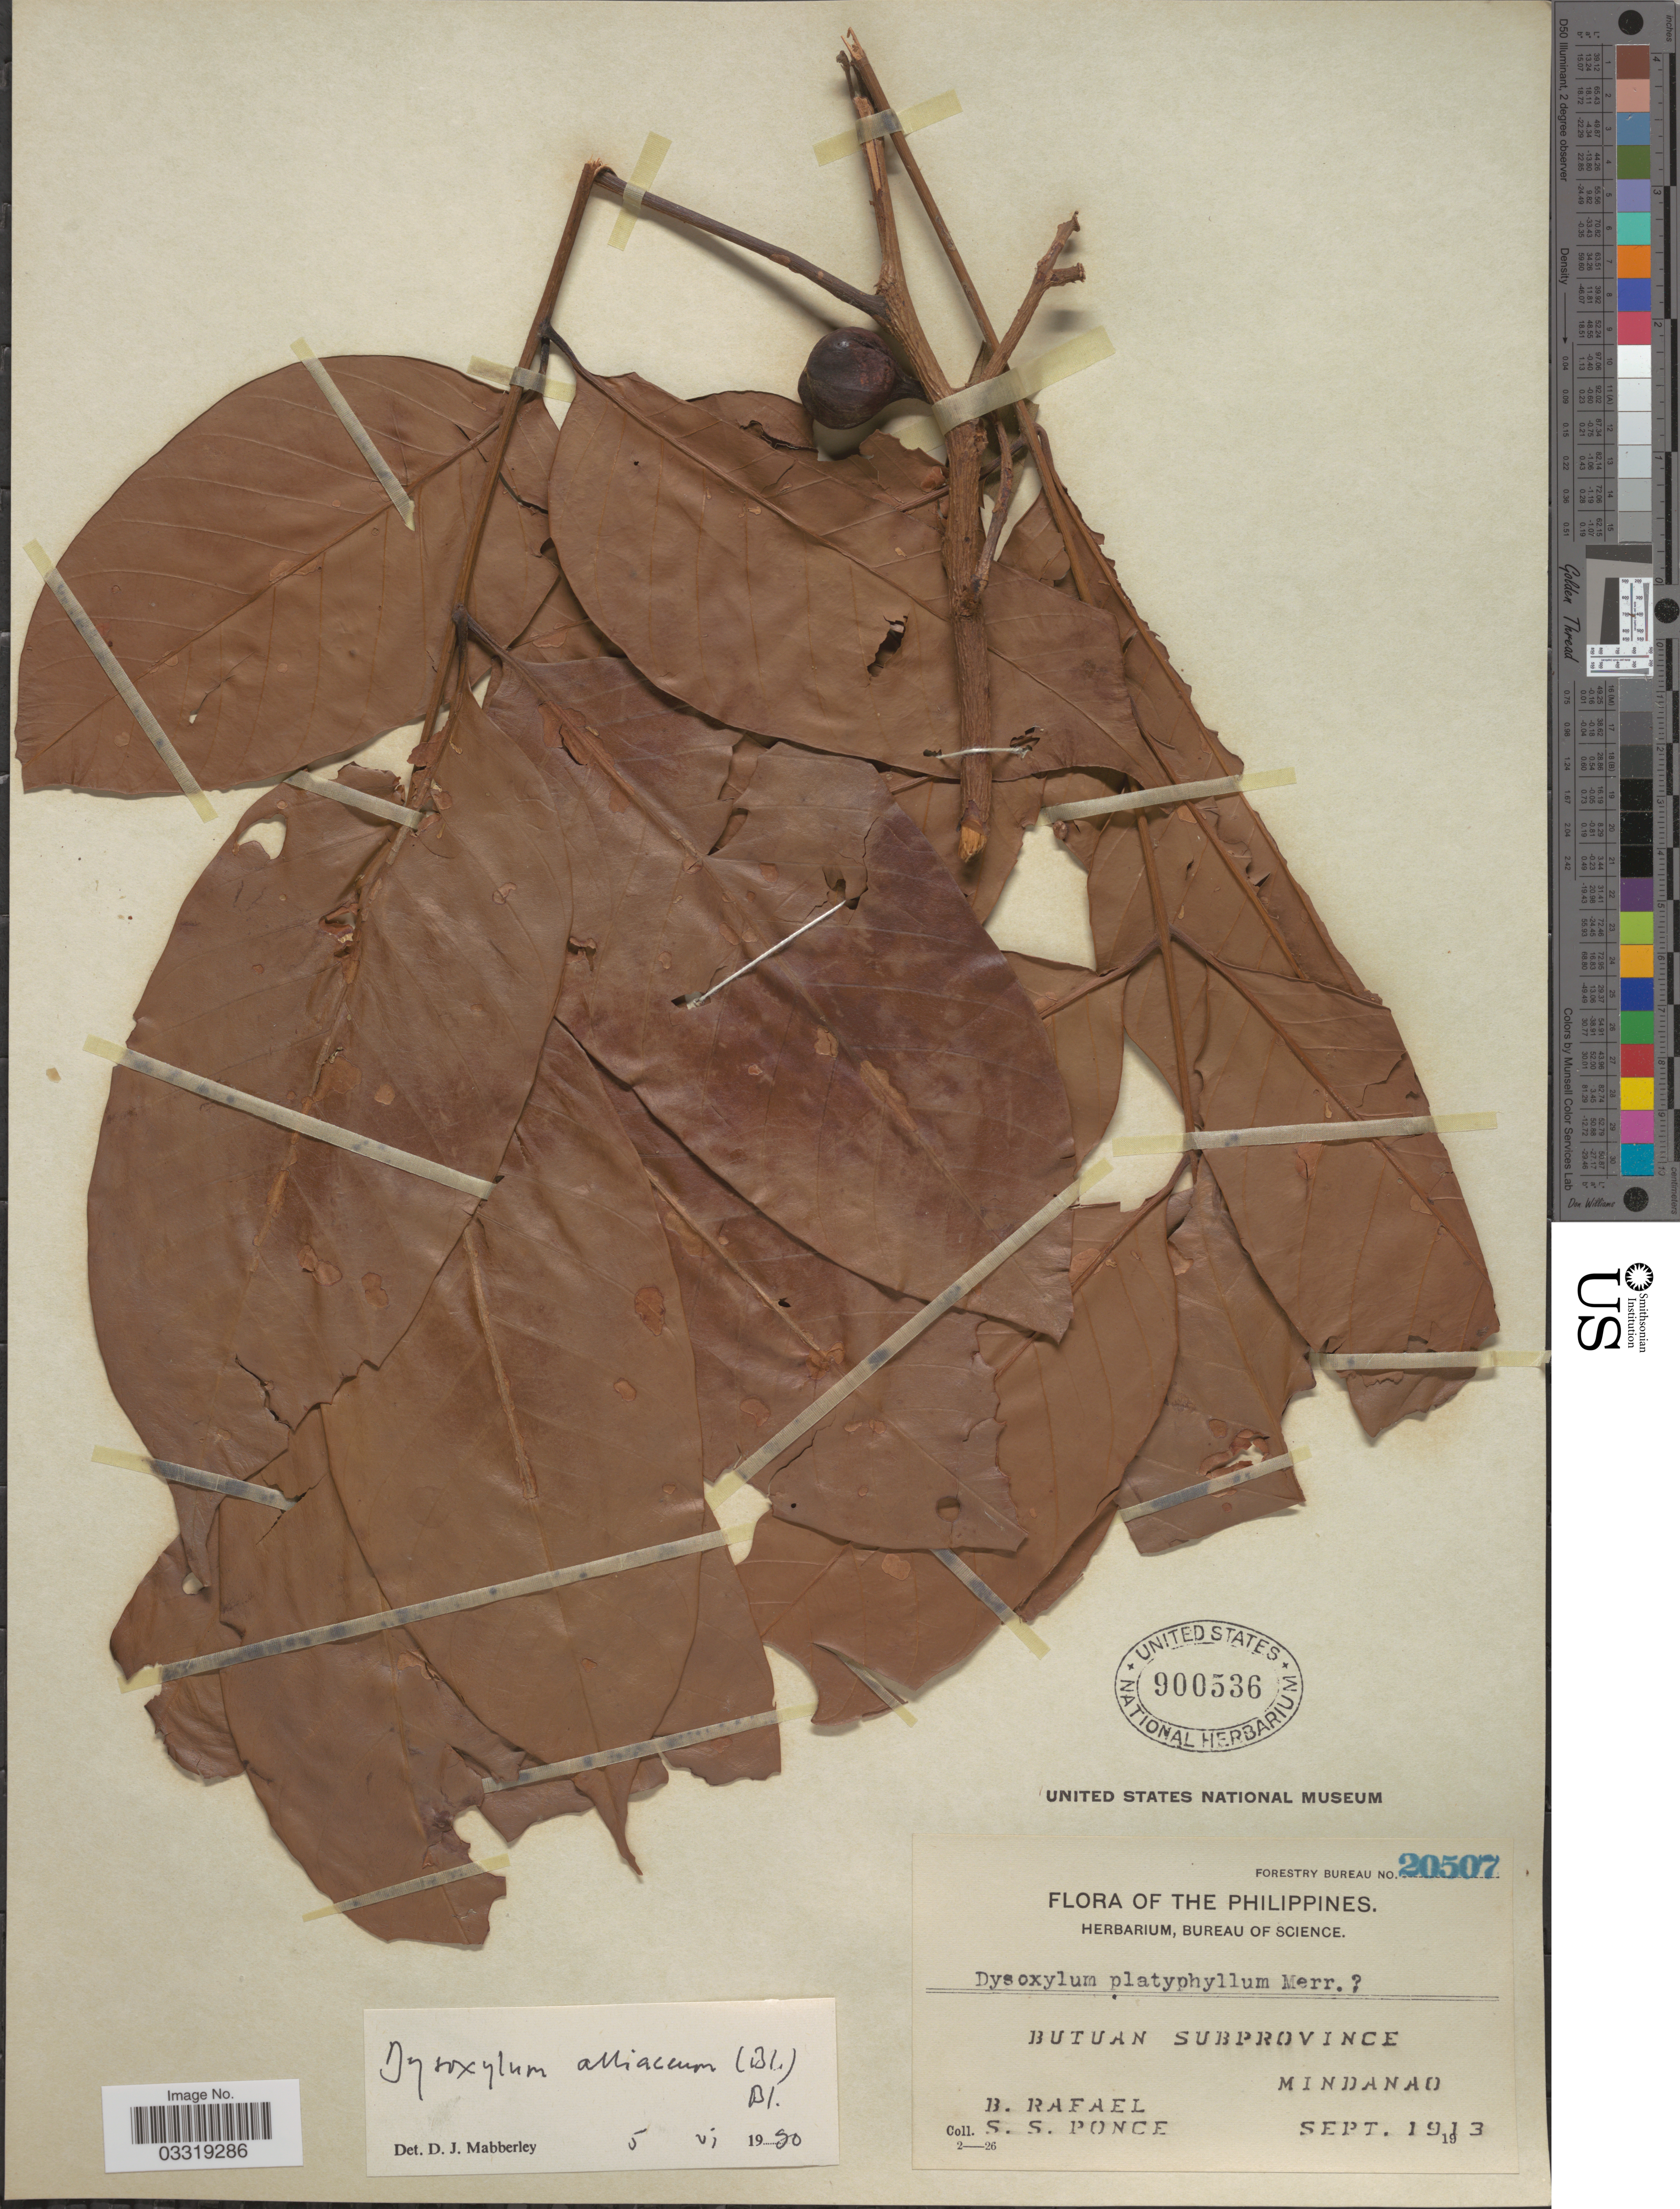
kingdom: Plantae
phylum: Tracheophyta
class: Magnoliopsida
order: Sapindales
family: Meliaceae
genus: Prasoxylon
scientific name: Prasoxylon alliaceum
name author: (Blume) M. Roem.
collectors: B. Rafael & S. Ponce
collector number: Forestry Bureau 20507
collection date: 1913-09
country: Philippines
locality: Butuan Subprovince, Mindanao.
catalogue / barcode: US 900536